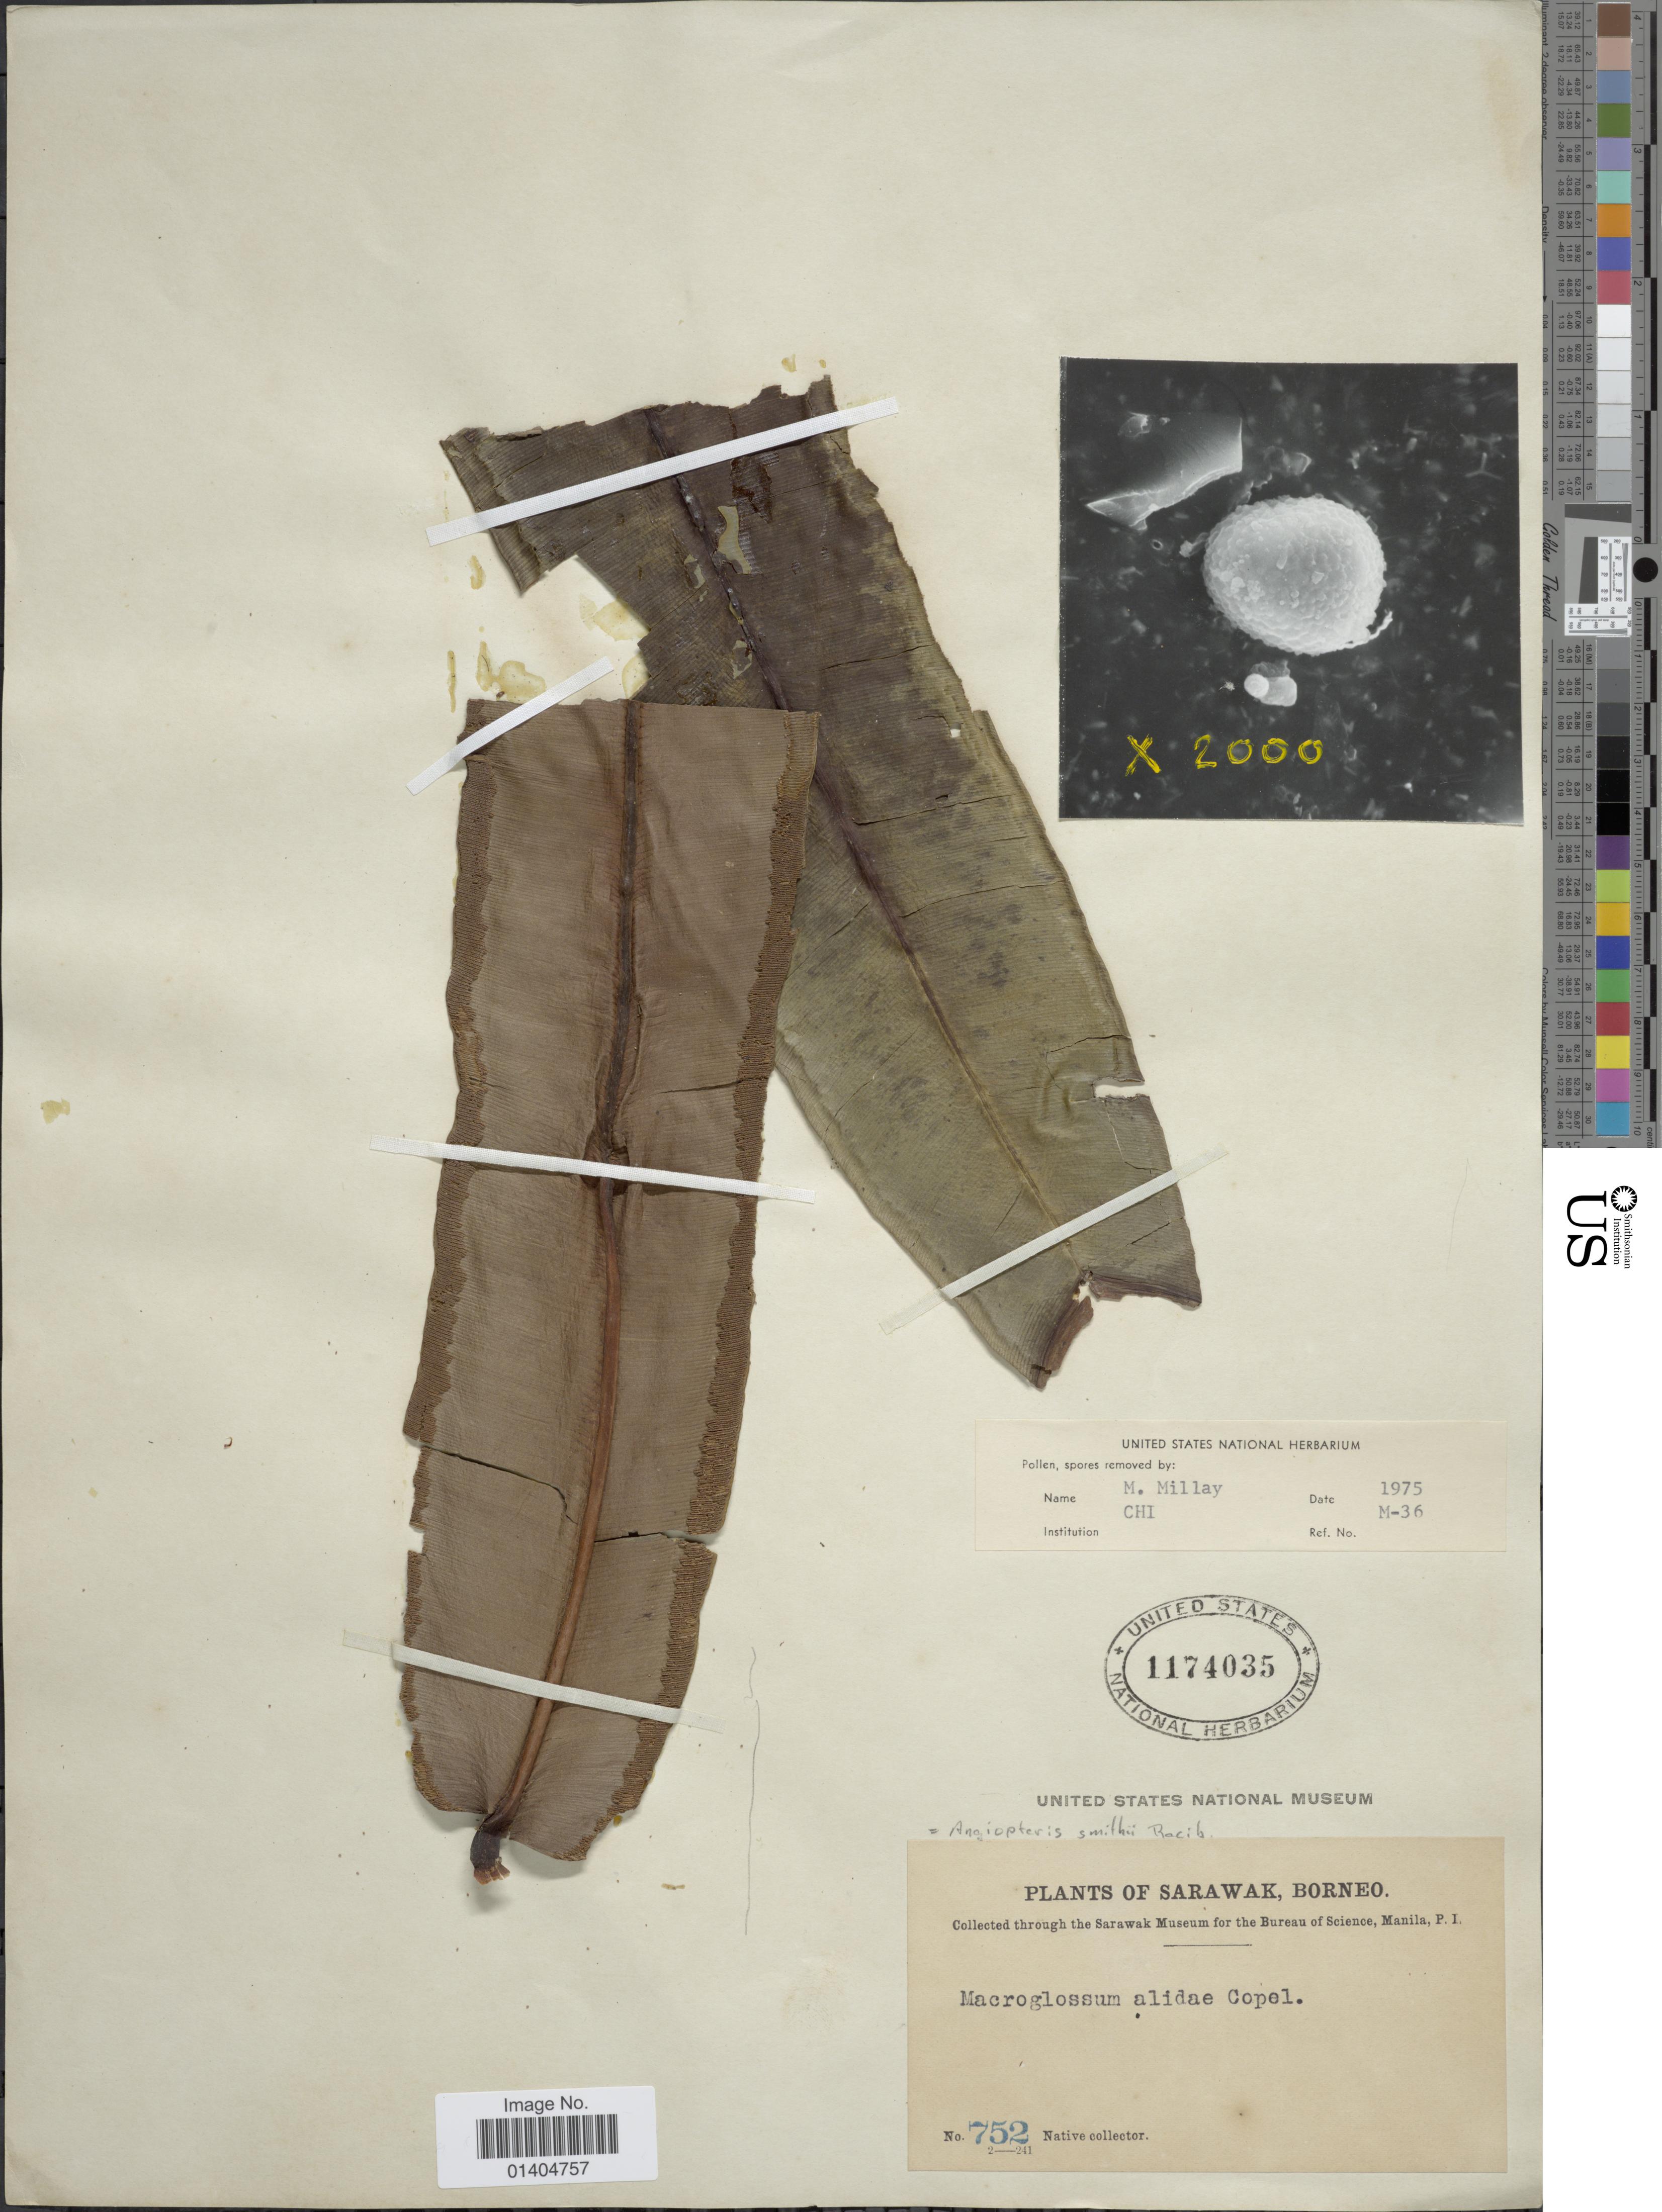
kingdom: Plantae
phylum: Tracheophyta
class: Polypodiopsida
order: Marattiales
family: Marattiaceae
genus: Angiopteris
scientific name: Angiopteris smithii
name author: Racib.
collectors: Native collector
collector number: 752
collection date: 1975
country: Malaysia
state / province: Sarawak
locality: Sarawak, Borneo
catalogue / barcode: US 1174035